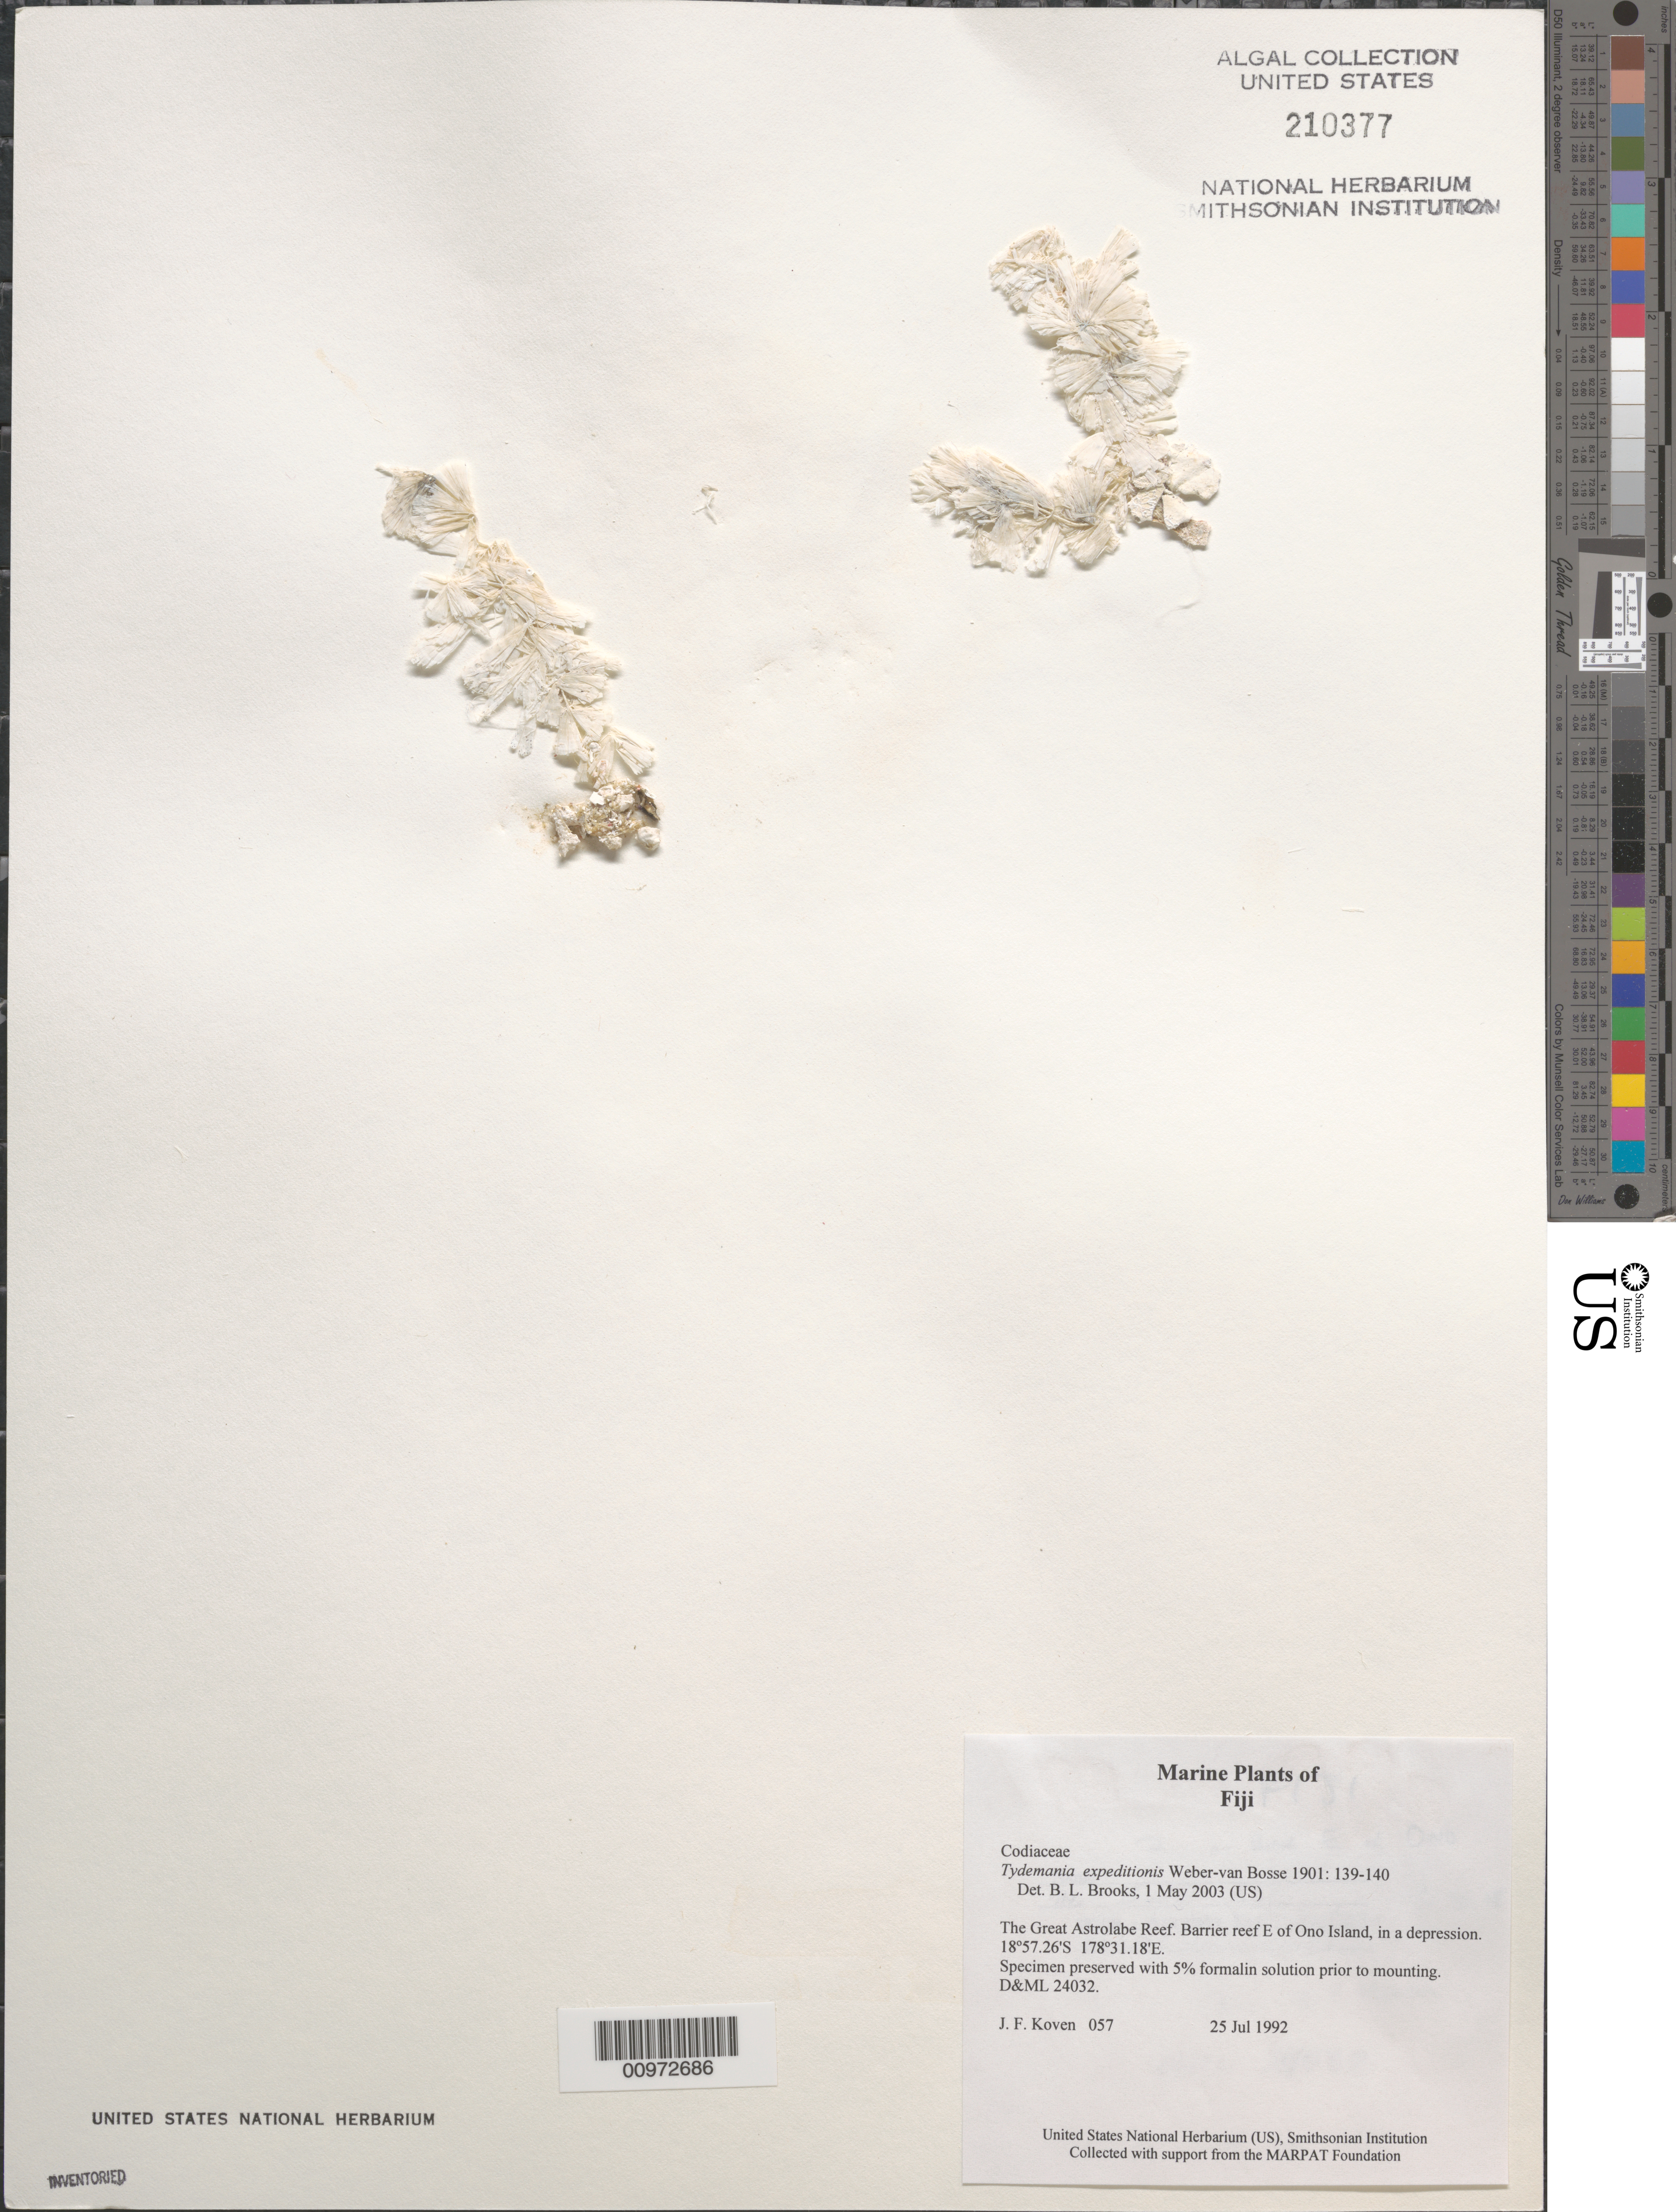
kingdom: Plantae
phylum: Chlorophyta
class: Ulvophyceae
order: Bryopsidales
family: Udoteaceae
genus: Tydemania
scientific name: Tydemania expeditionis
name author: Weber Bosse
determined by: Brooks, B. L., (BOT), Smithsonian Institution - National Museum of Natural History (UNITED STATES)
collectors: J. Koven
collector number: D&ML 24032 & Koven 057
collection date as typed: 25 Jul 1992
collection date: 1992-07-25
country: Fiji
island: Ono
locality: Great Astrolabe Reef, barrier reef east of island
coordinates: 18 57.26'S, 178 31.18'E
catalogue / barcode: US 210377